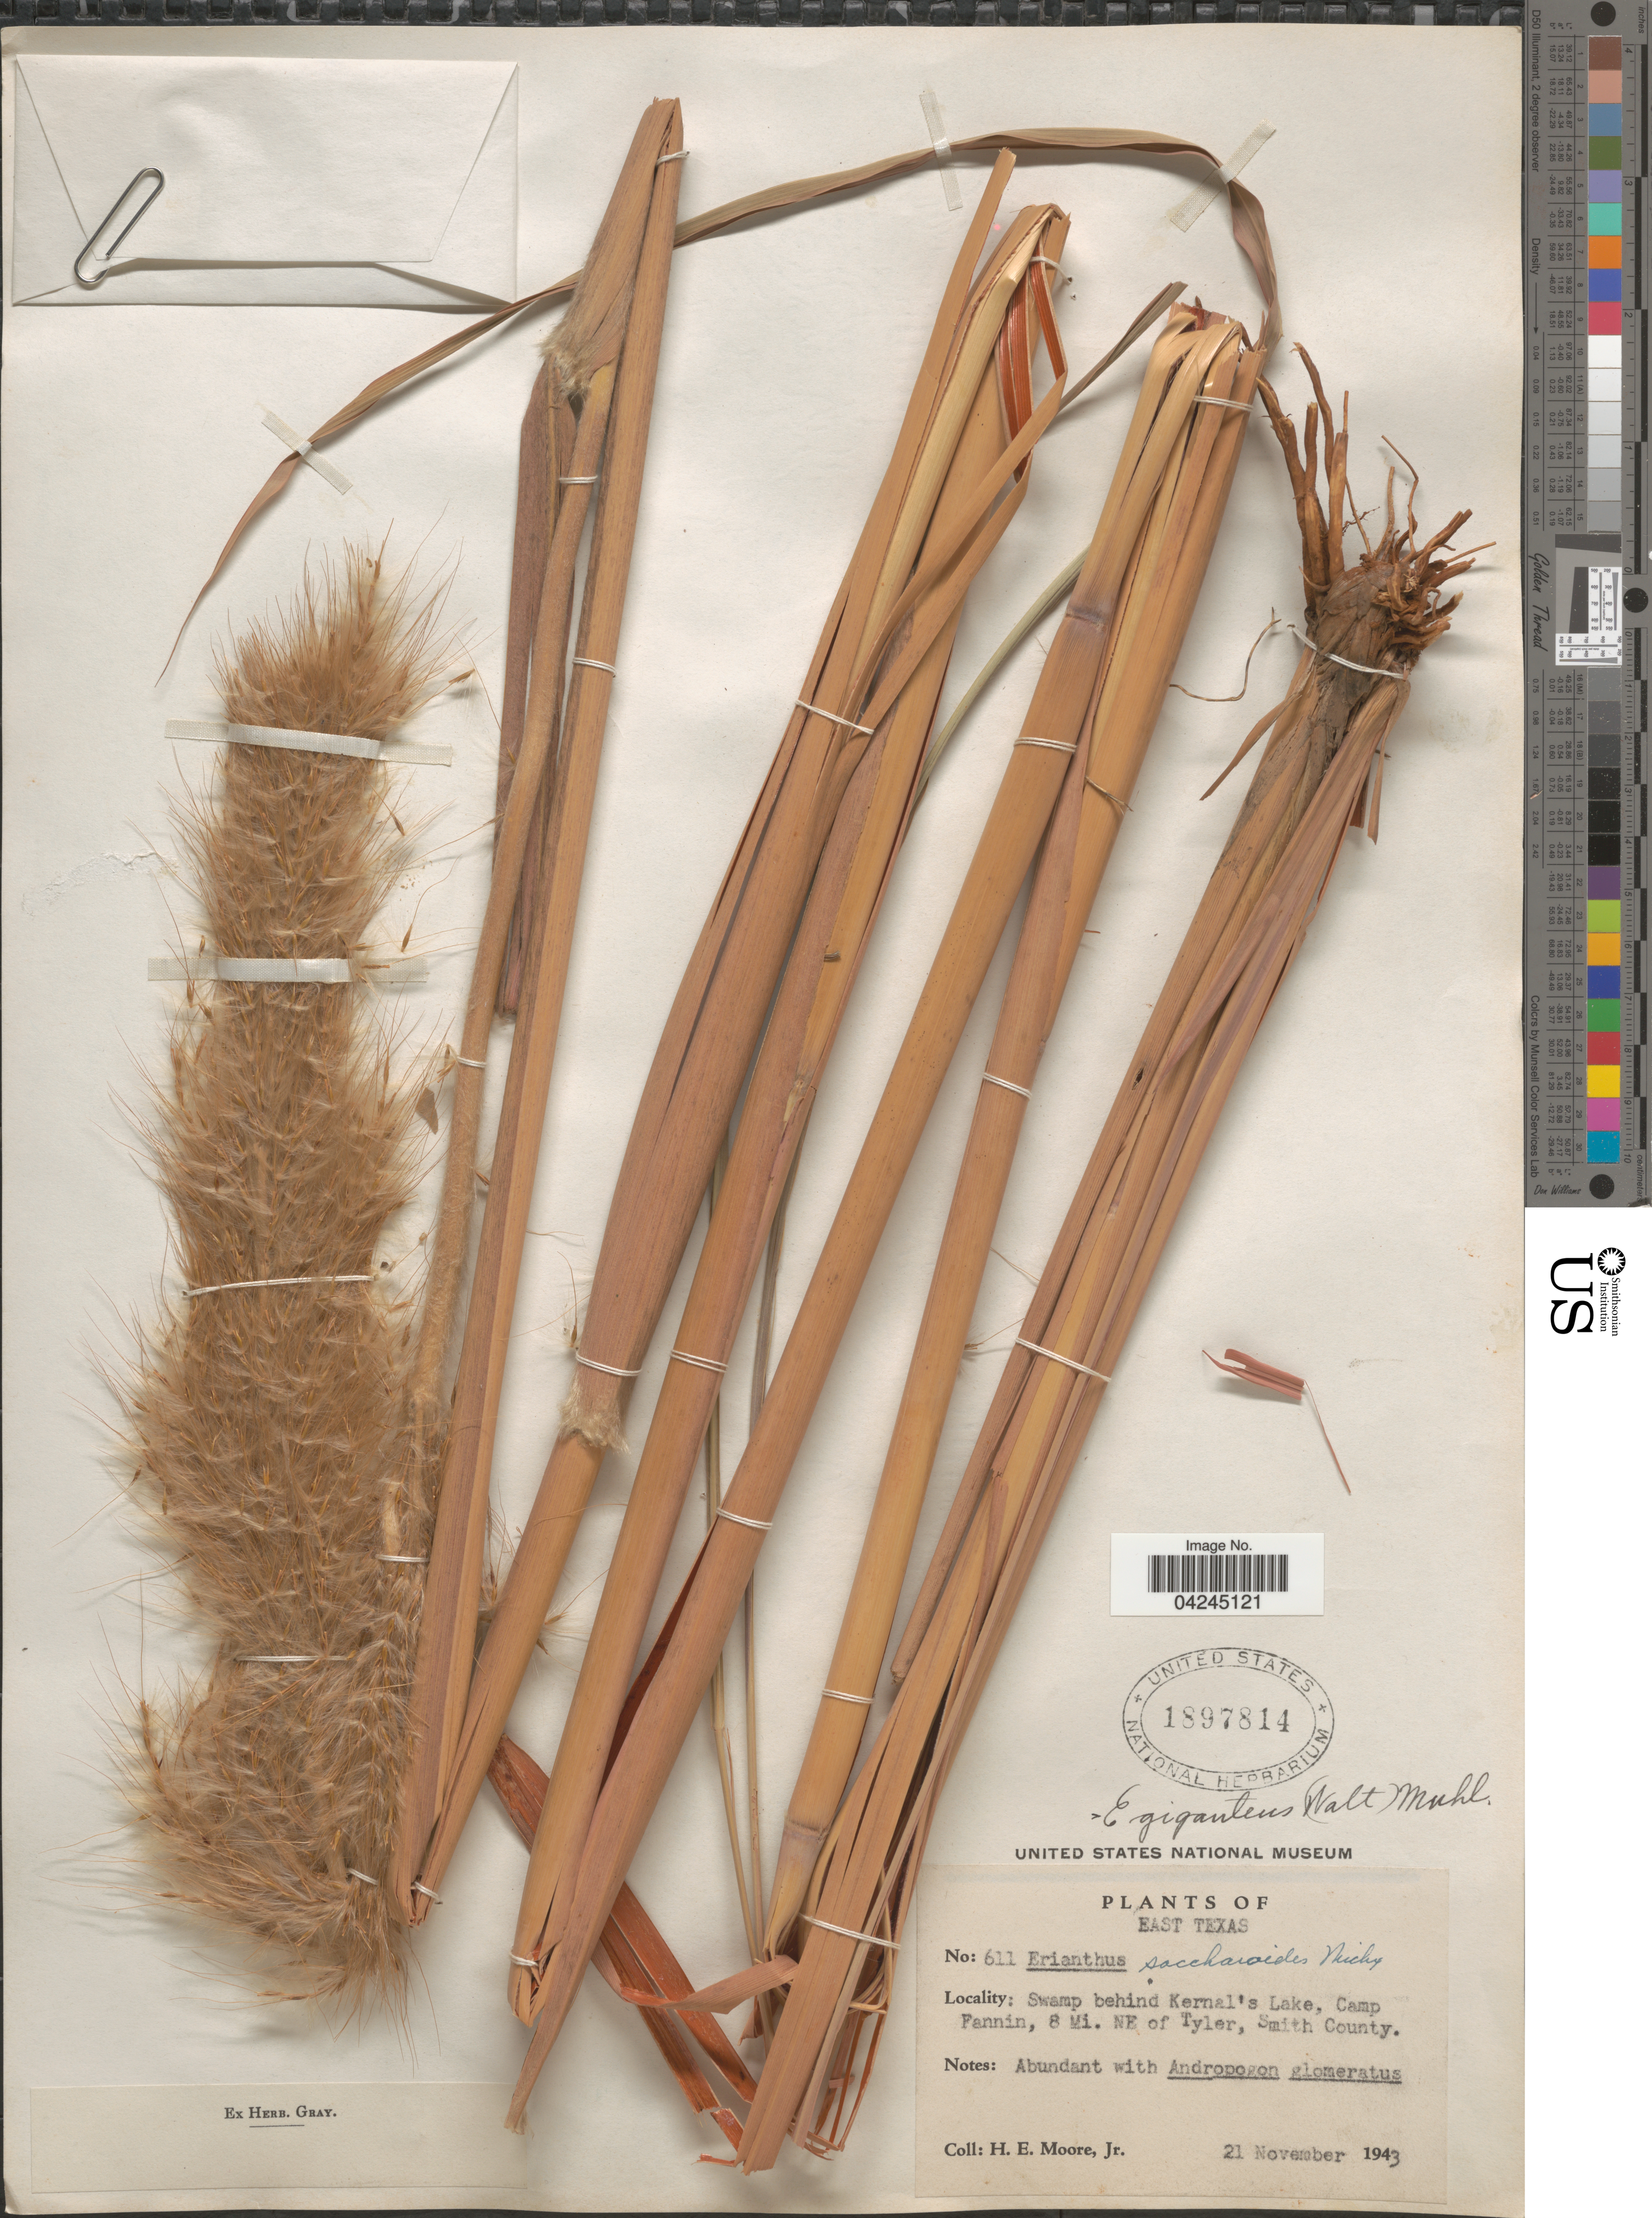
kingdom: Plantae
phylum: Tracheophyta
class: Liliopsida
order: Poales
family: Poaceae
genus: Erianthus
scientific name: Erianthus giganteus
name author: (Walter) P. Beauv.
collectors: H. Moore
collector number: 611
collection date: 1943-11-21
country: United States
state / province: Texas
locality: East Texas. Swamp behind Kernal's Lake, Camp Fannin, 8 Mi. NE of Tyler, Smith County.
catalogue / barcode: US 1897814